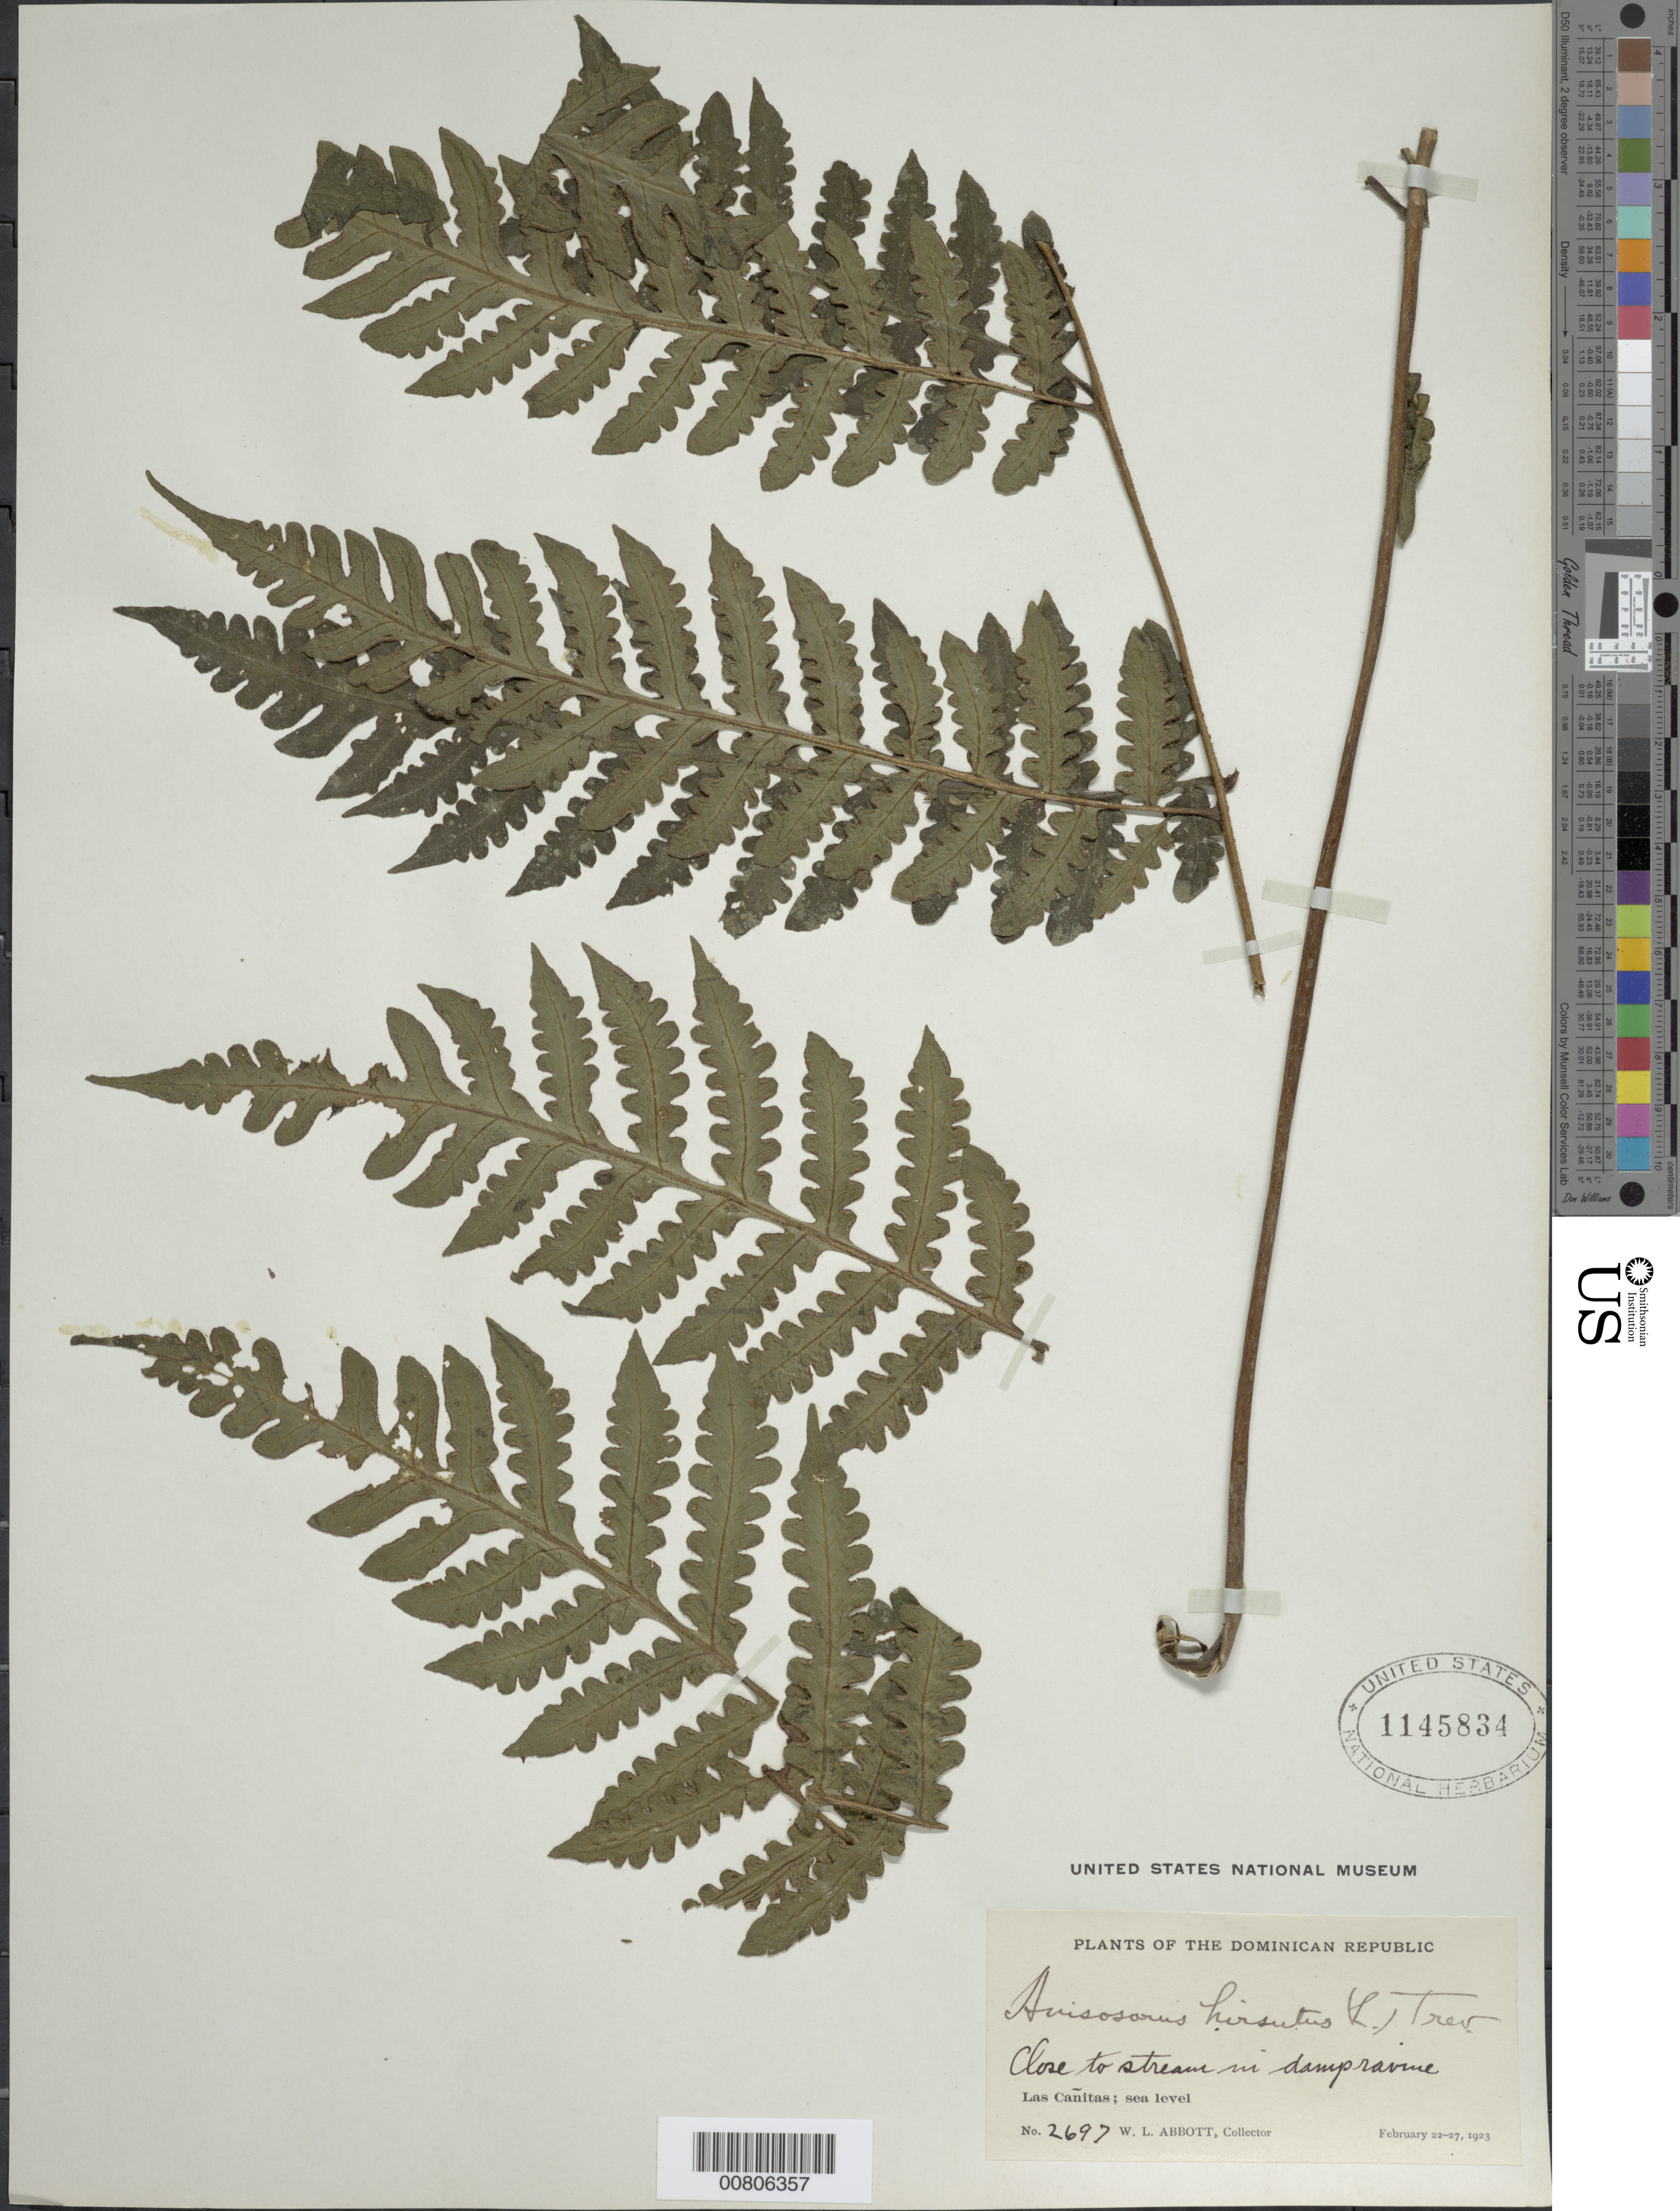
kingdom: Plantae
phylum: Tracheophyta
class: Polypodiopsida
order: Polypodiales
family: Lonchitidaceae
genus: Lonchitis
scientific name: Lonchitis hirsuta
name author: L.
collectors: W. L. Abbott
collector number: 2697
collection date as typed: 22 Feb 1923 to 27 Feb 1923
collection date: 1923-02-22/1923-02-27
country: Dominican Republic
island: Hispaniola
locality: Las Cañitas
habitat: Close to stream in damp ravine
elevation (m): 0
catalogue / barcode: US 1145834